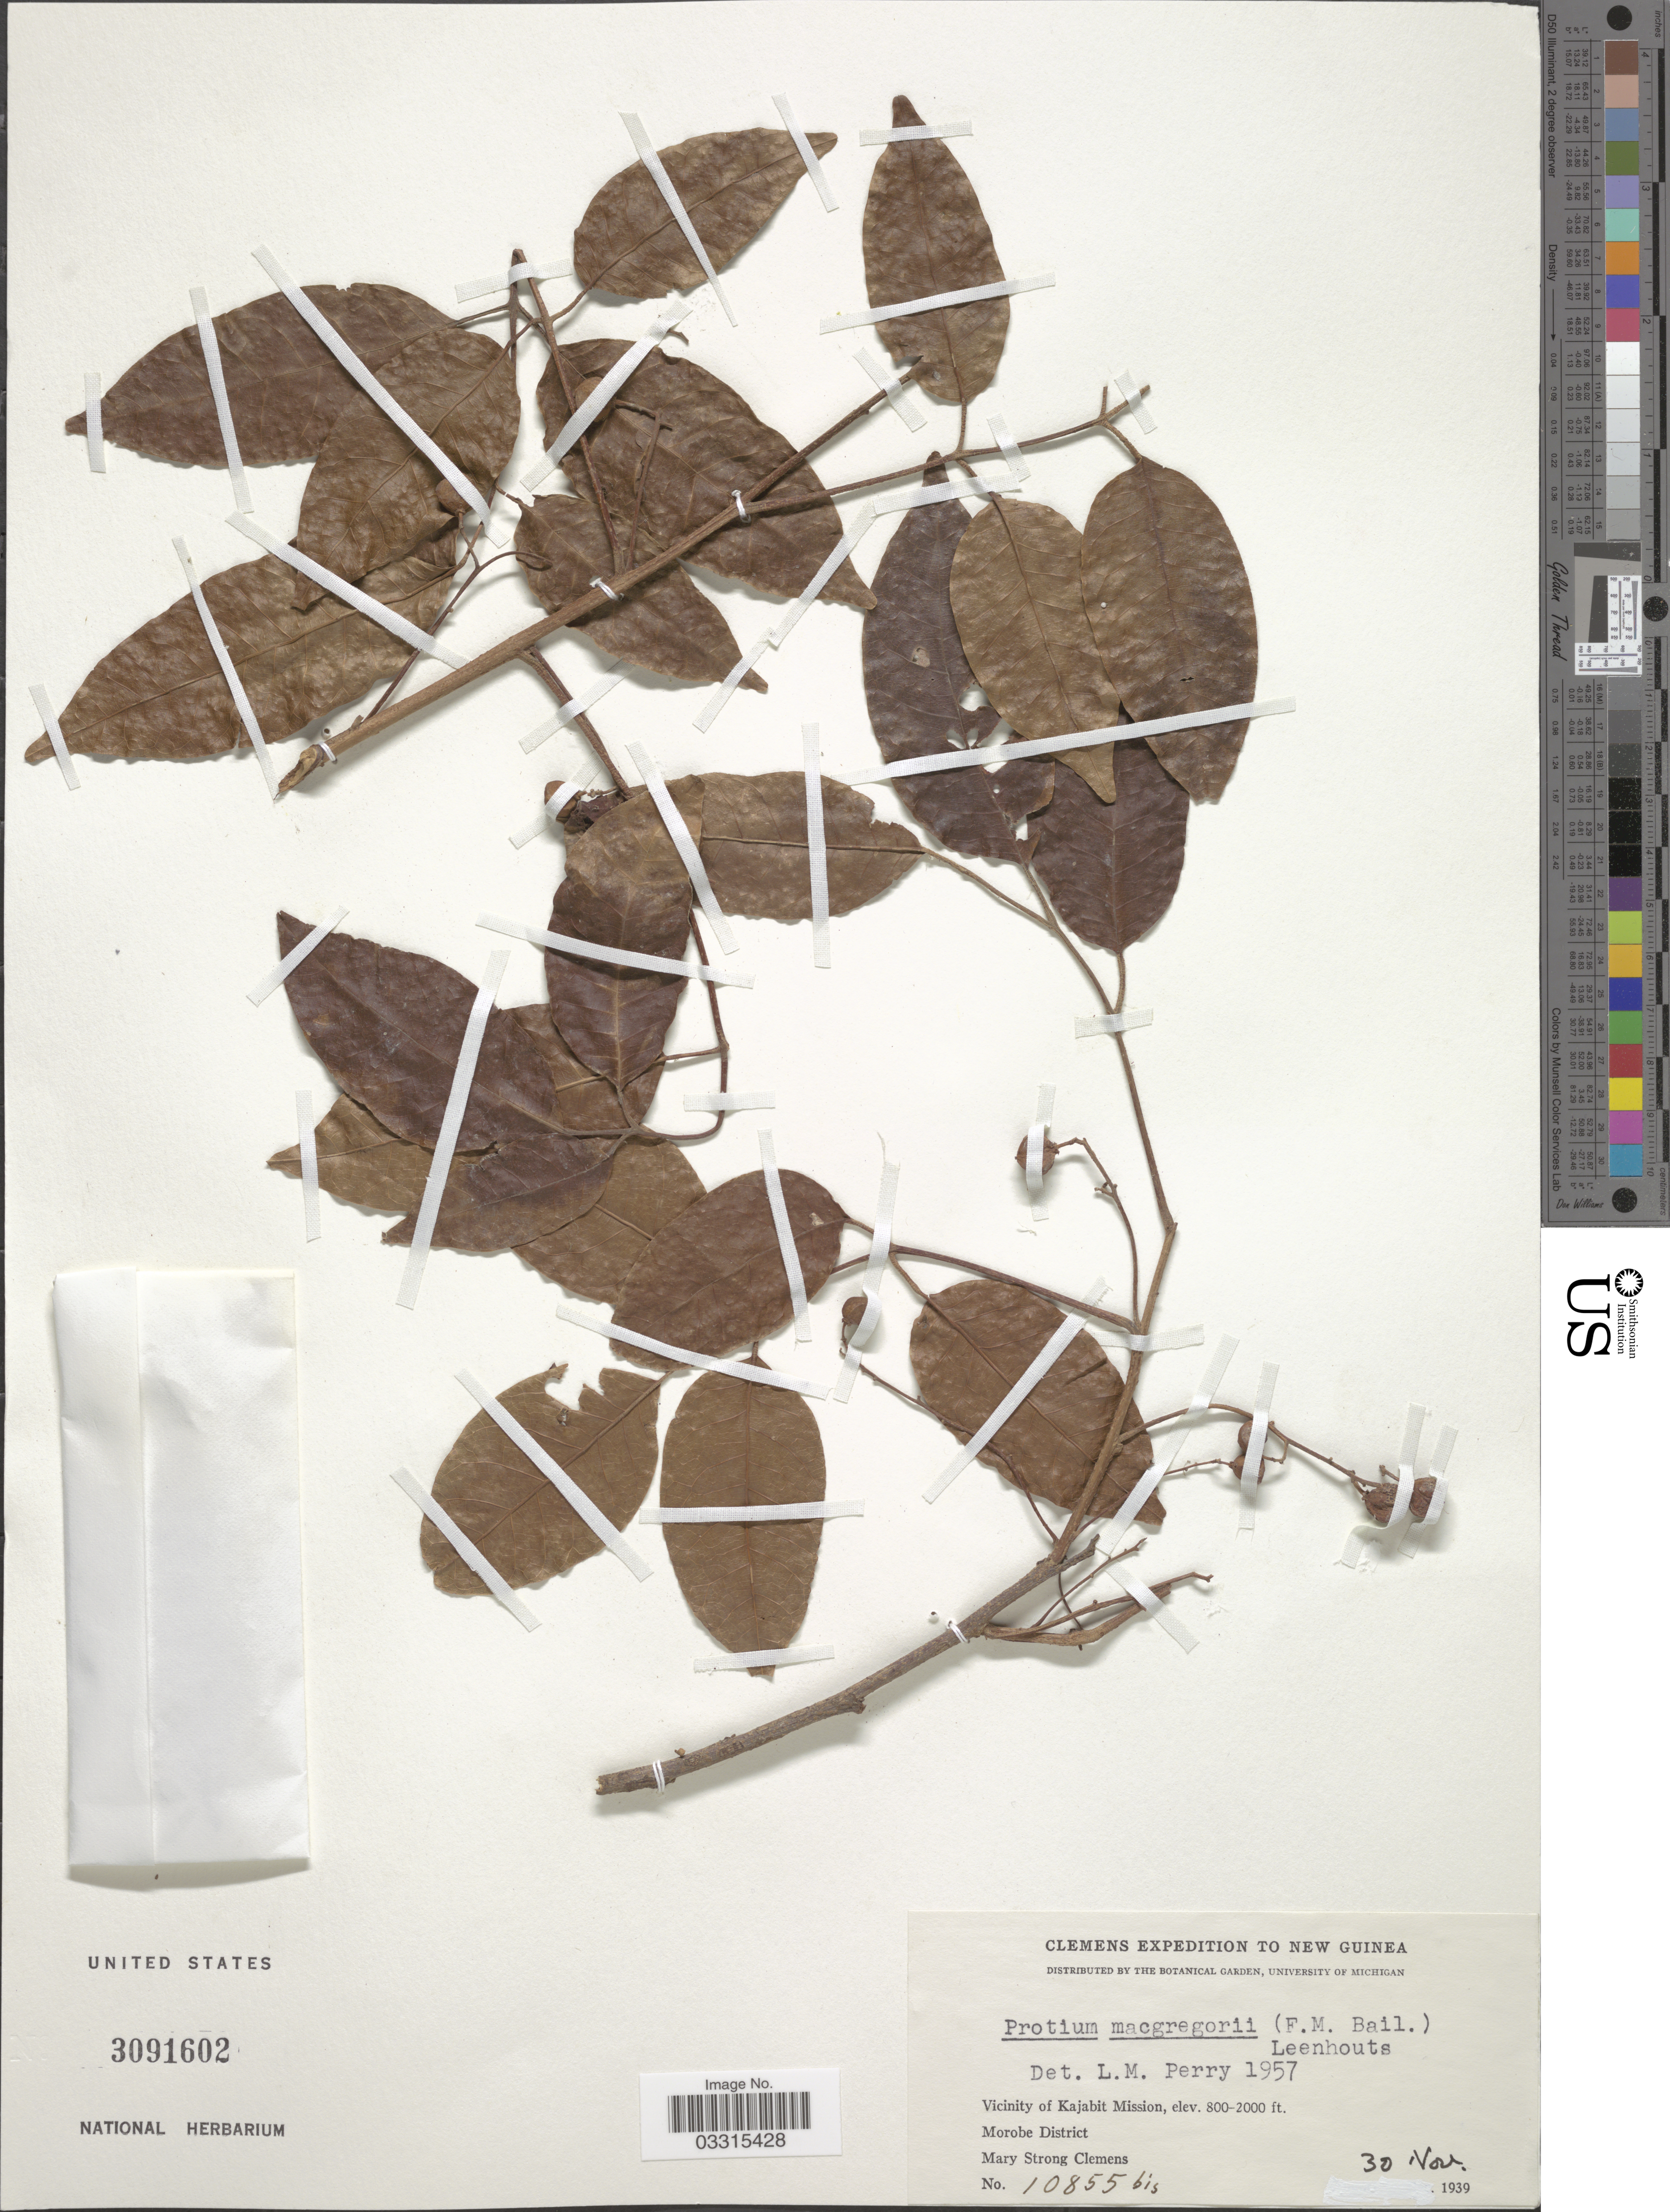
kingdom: Plantae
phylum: Tracheophyta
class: Magnoliopsida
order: Sapindales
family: Burseraceae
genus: Protium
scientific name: Protium macgregorii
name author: (F.M. Bailey) Leenh.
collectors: M. S. Clemens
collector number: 10855 bis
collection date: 1939-11-30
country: Papua New Guinea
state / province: Morobe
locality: New Guinea. Vicinity of Kajabit Mission. Morobe District.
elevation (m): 244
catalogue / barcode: US 3091602